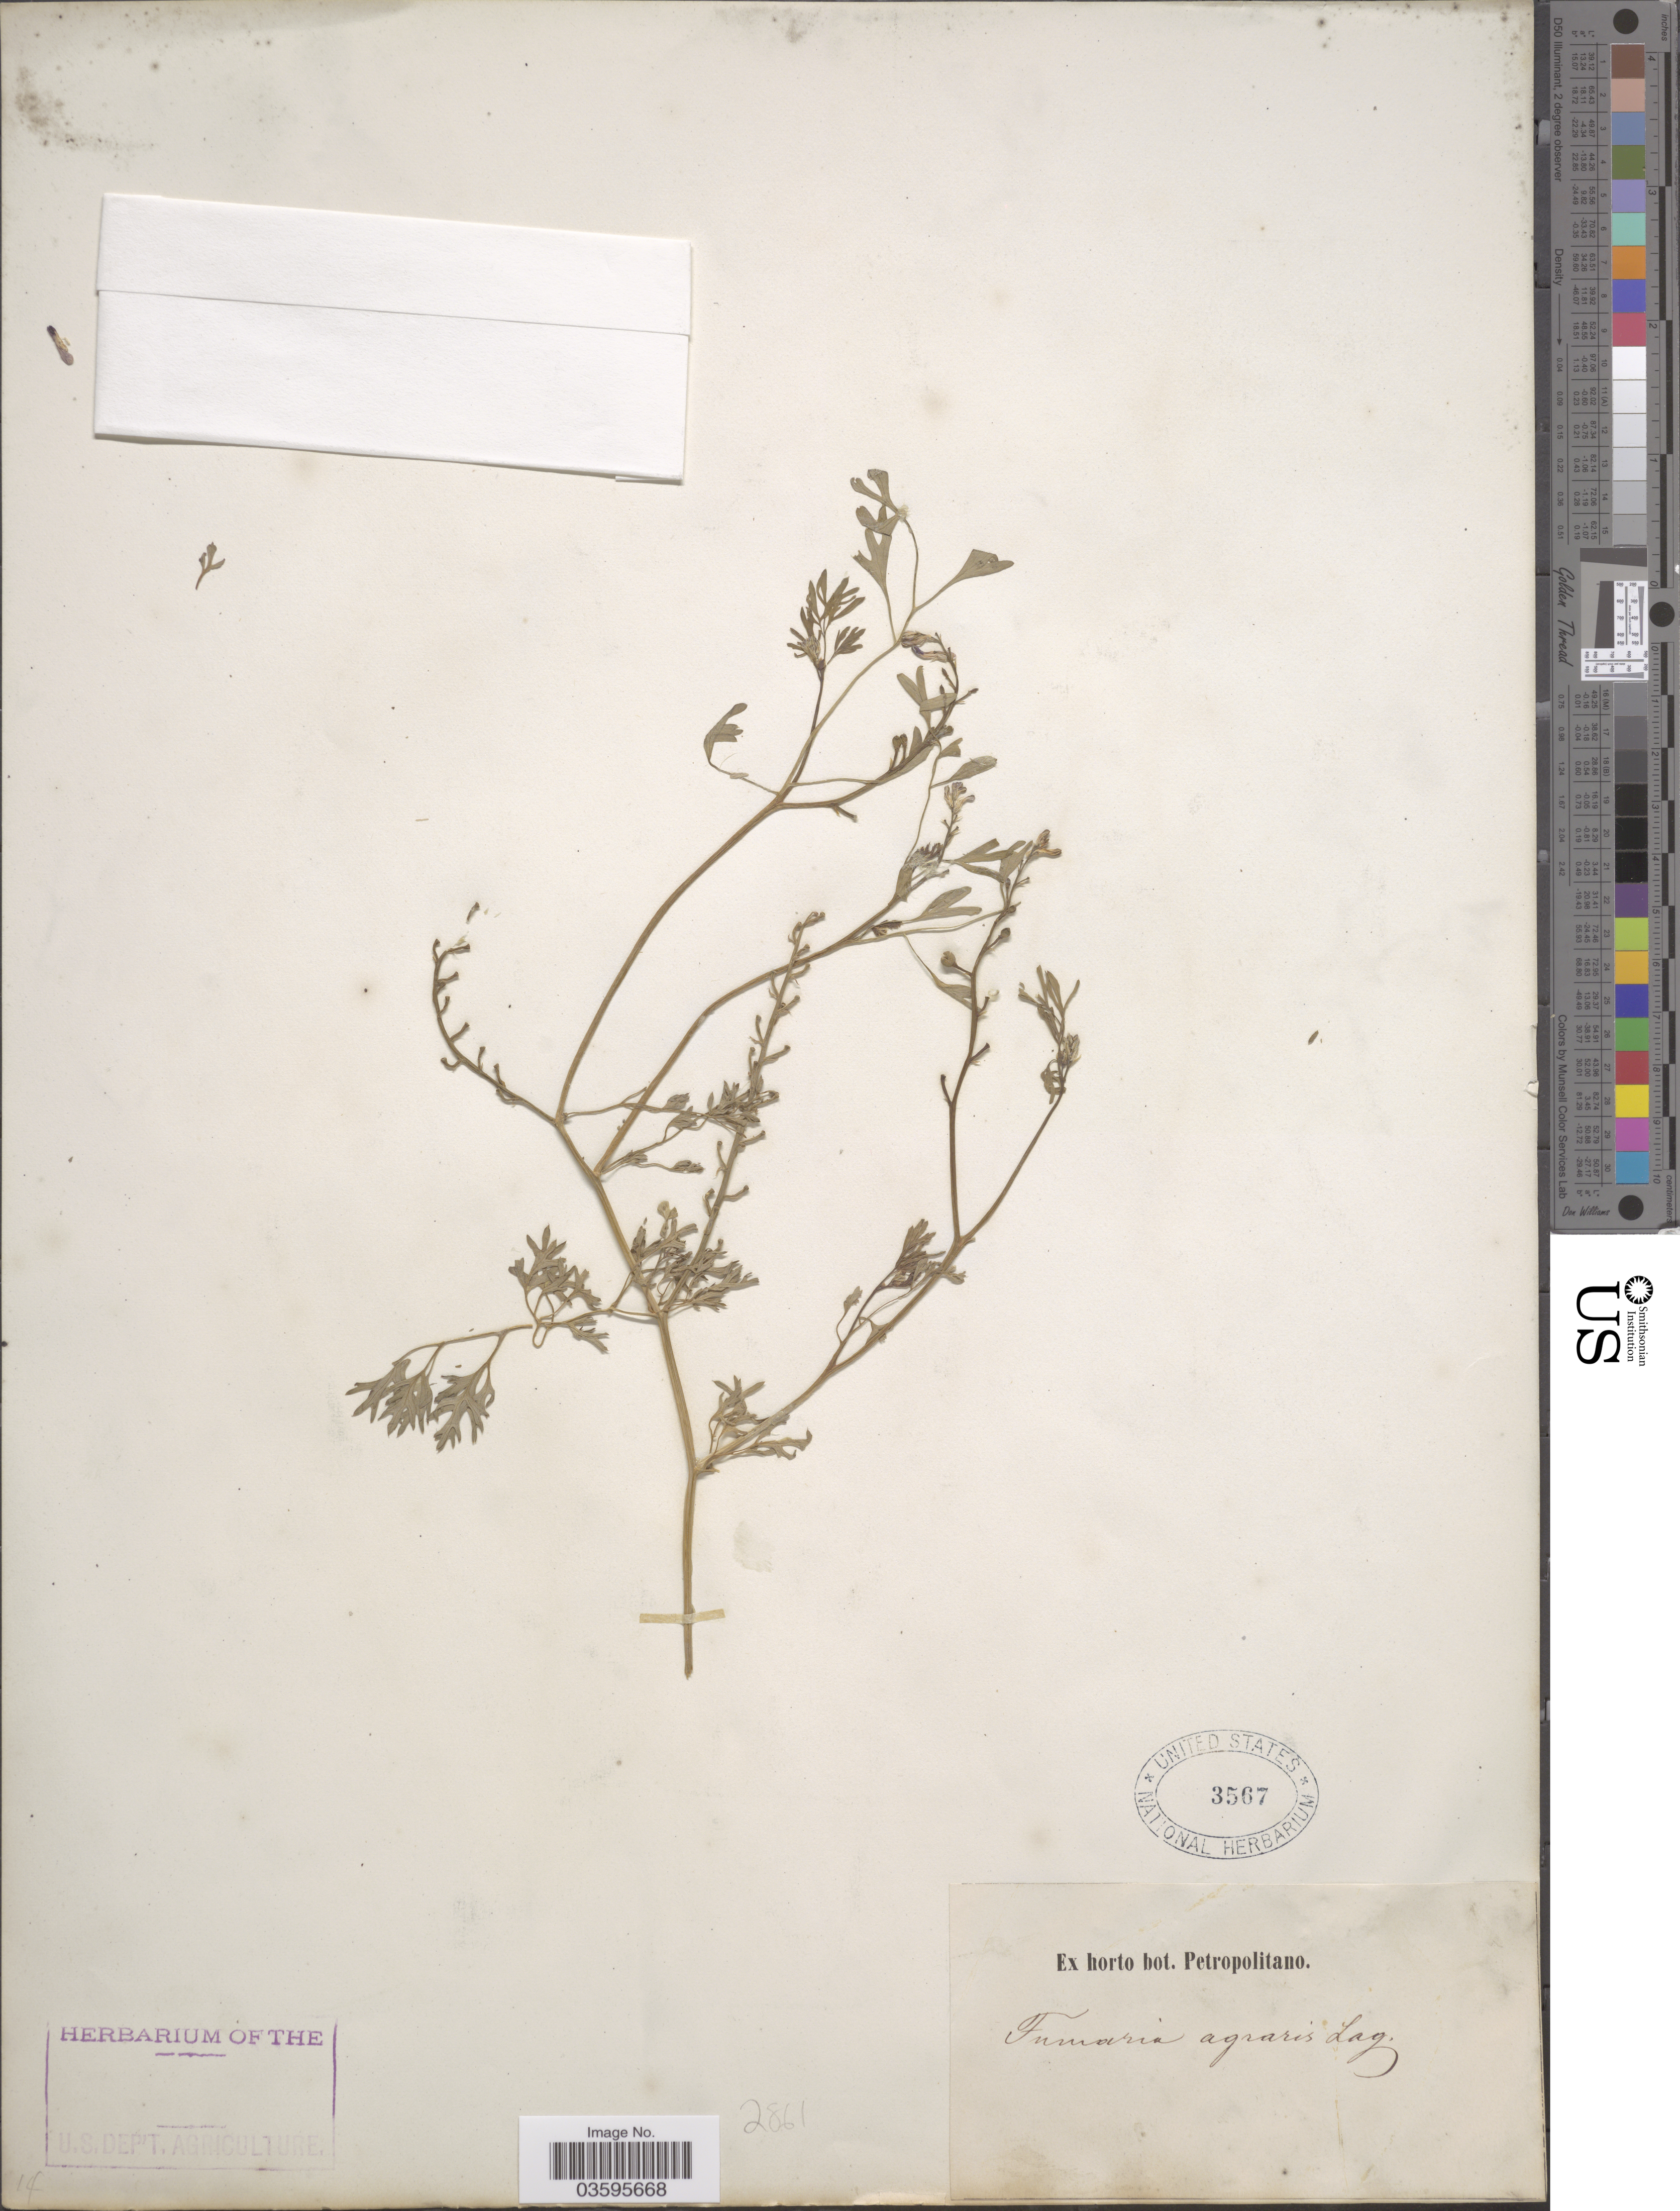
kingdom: Plantae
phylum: Tracheophyta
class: Magnoliopsida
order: Ranunculales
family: Papaveraceae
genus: Fumaria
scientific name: Fumaria agraria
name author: Lag.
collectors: ex Horto Bot. Petropolitano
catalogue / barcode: US 3567